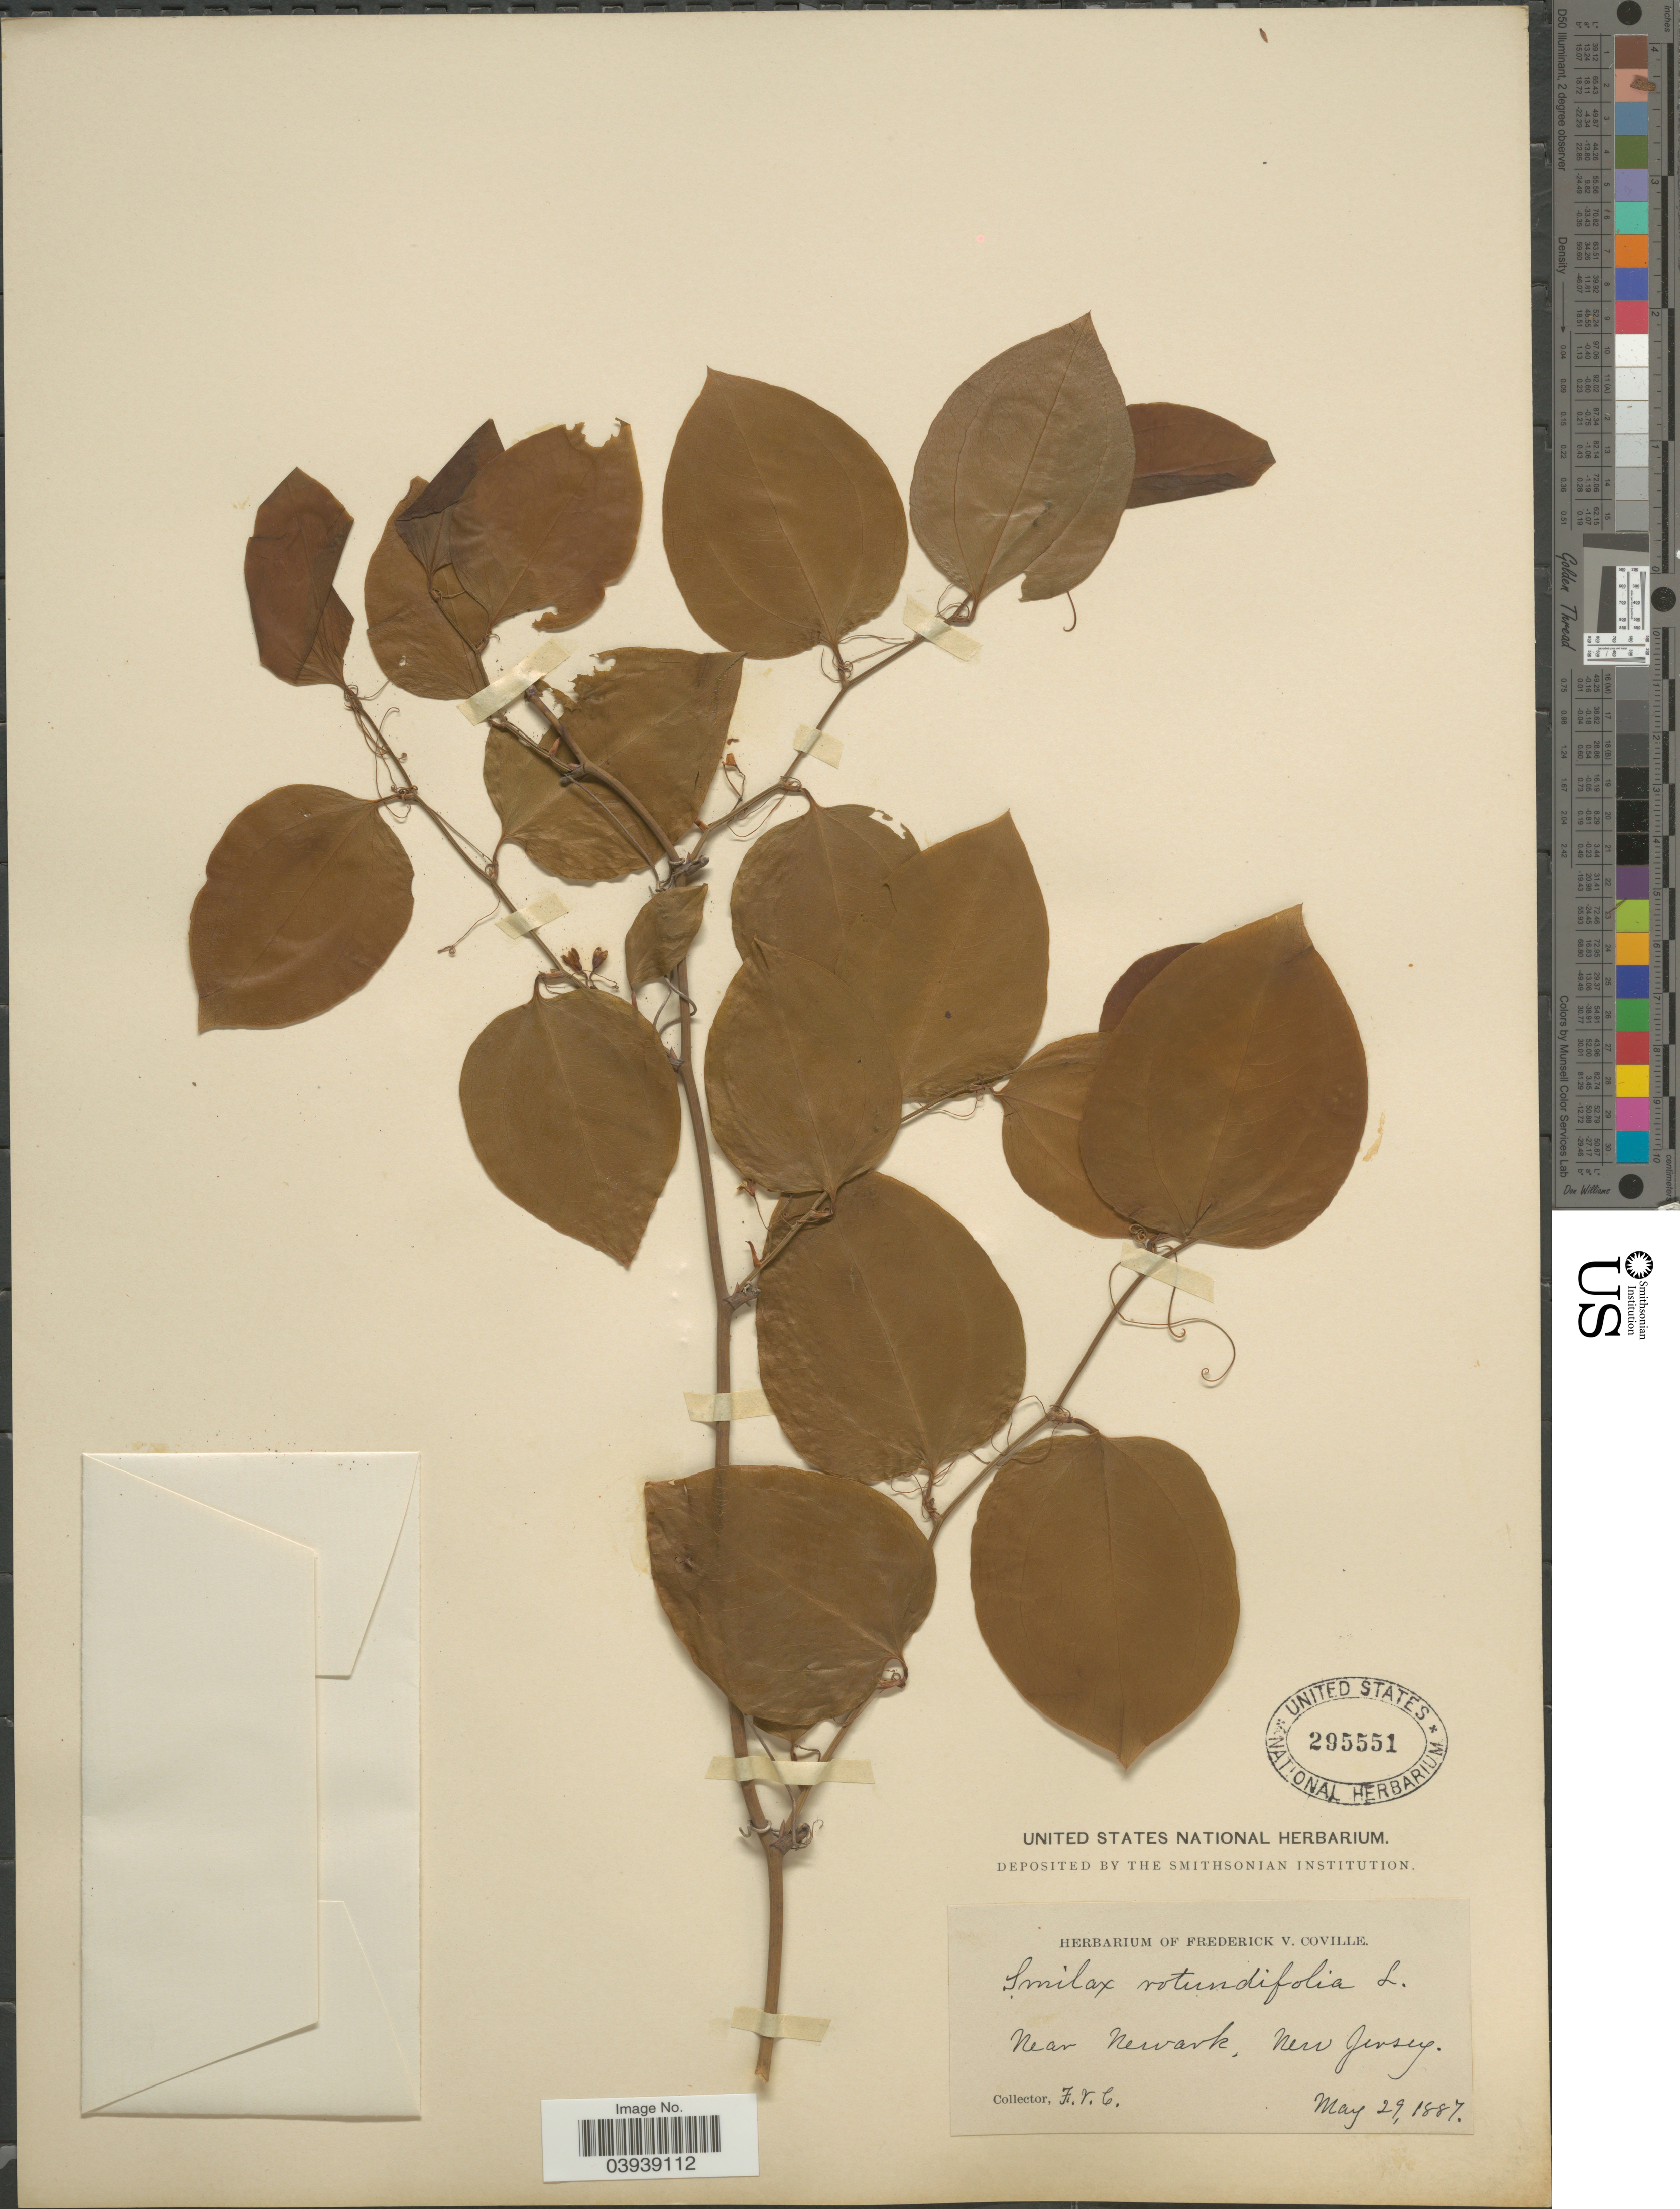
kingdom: Plantae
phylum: Tracheophyta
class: Liliopsida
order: Liliales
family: Smilacaceae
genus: Smilax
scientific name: Smilax rotundifolia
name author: L.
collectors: F. V. Coville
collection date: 1887-05-29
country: United States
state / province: New Jersey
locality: Near Newark.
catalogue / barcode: US 295551